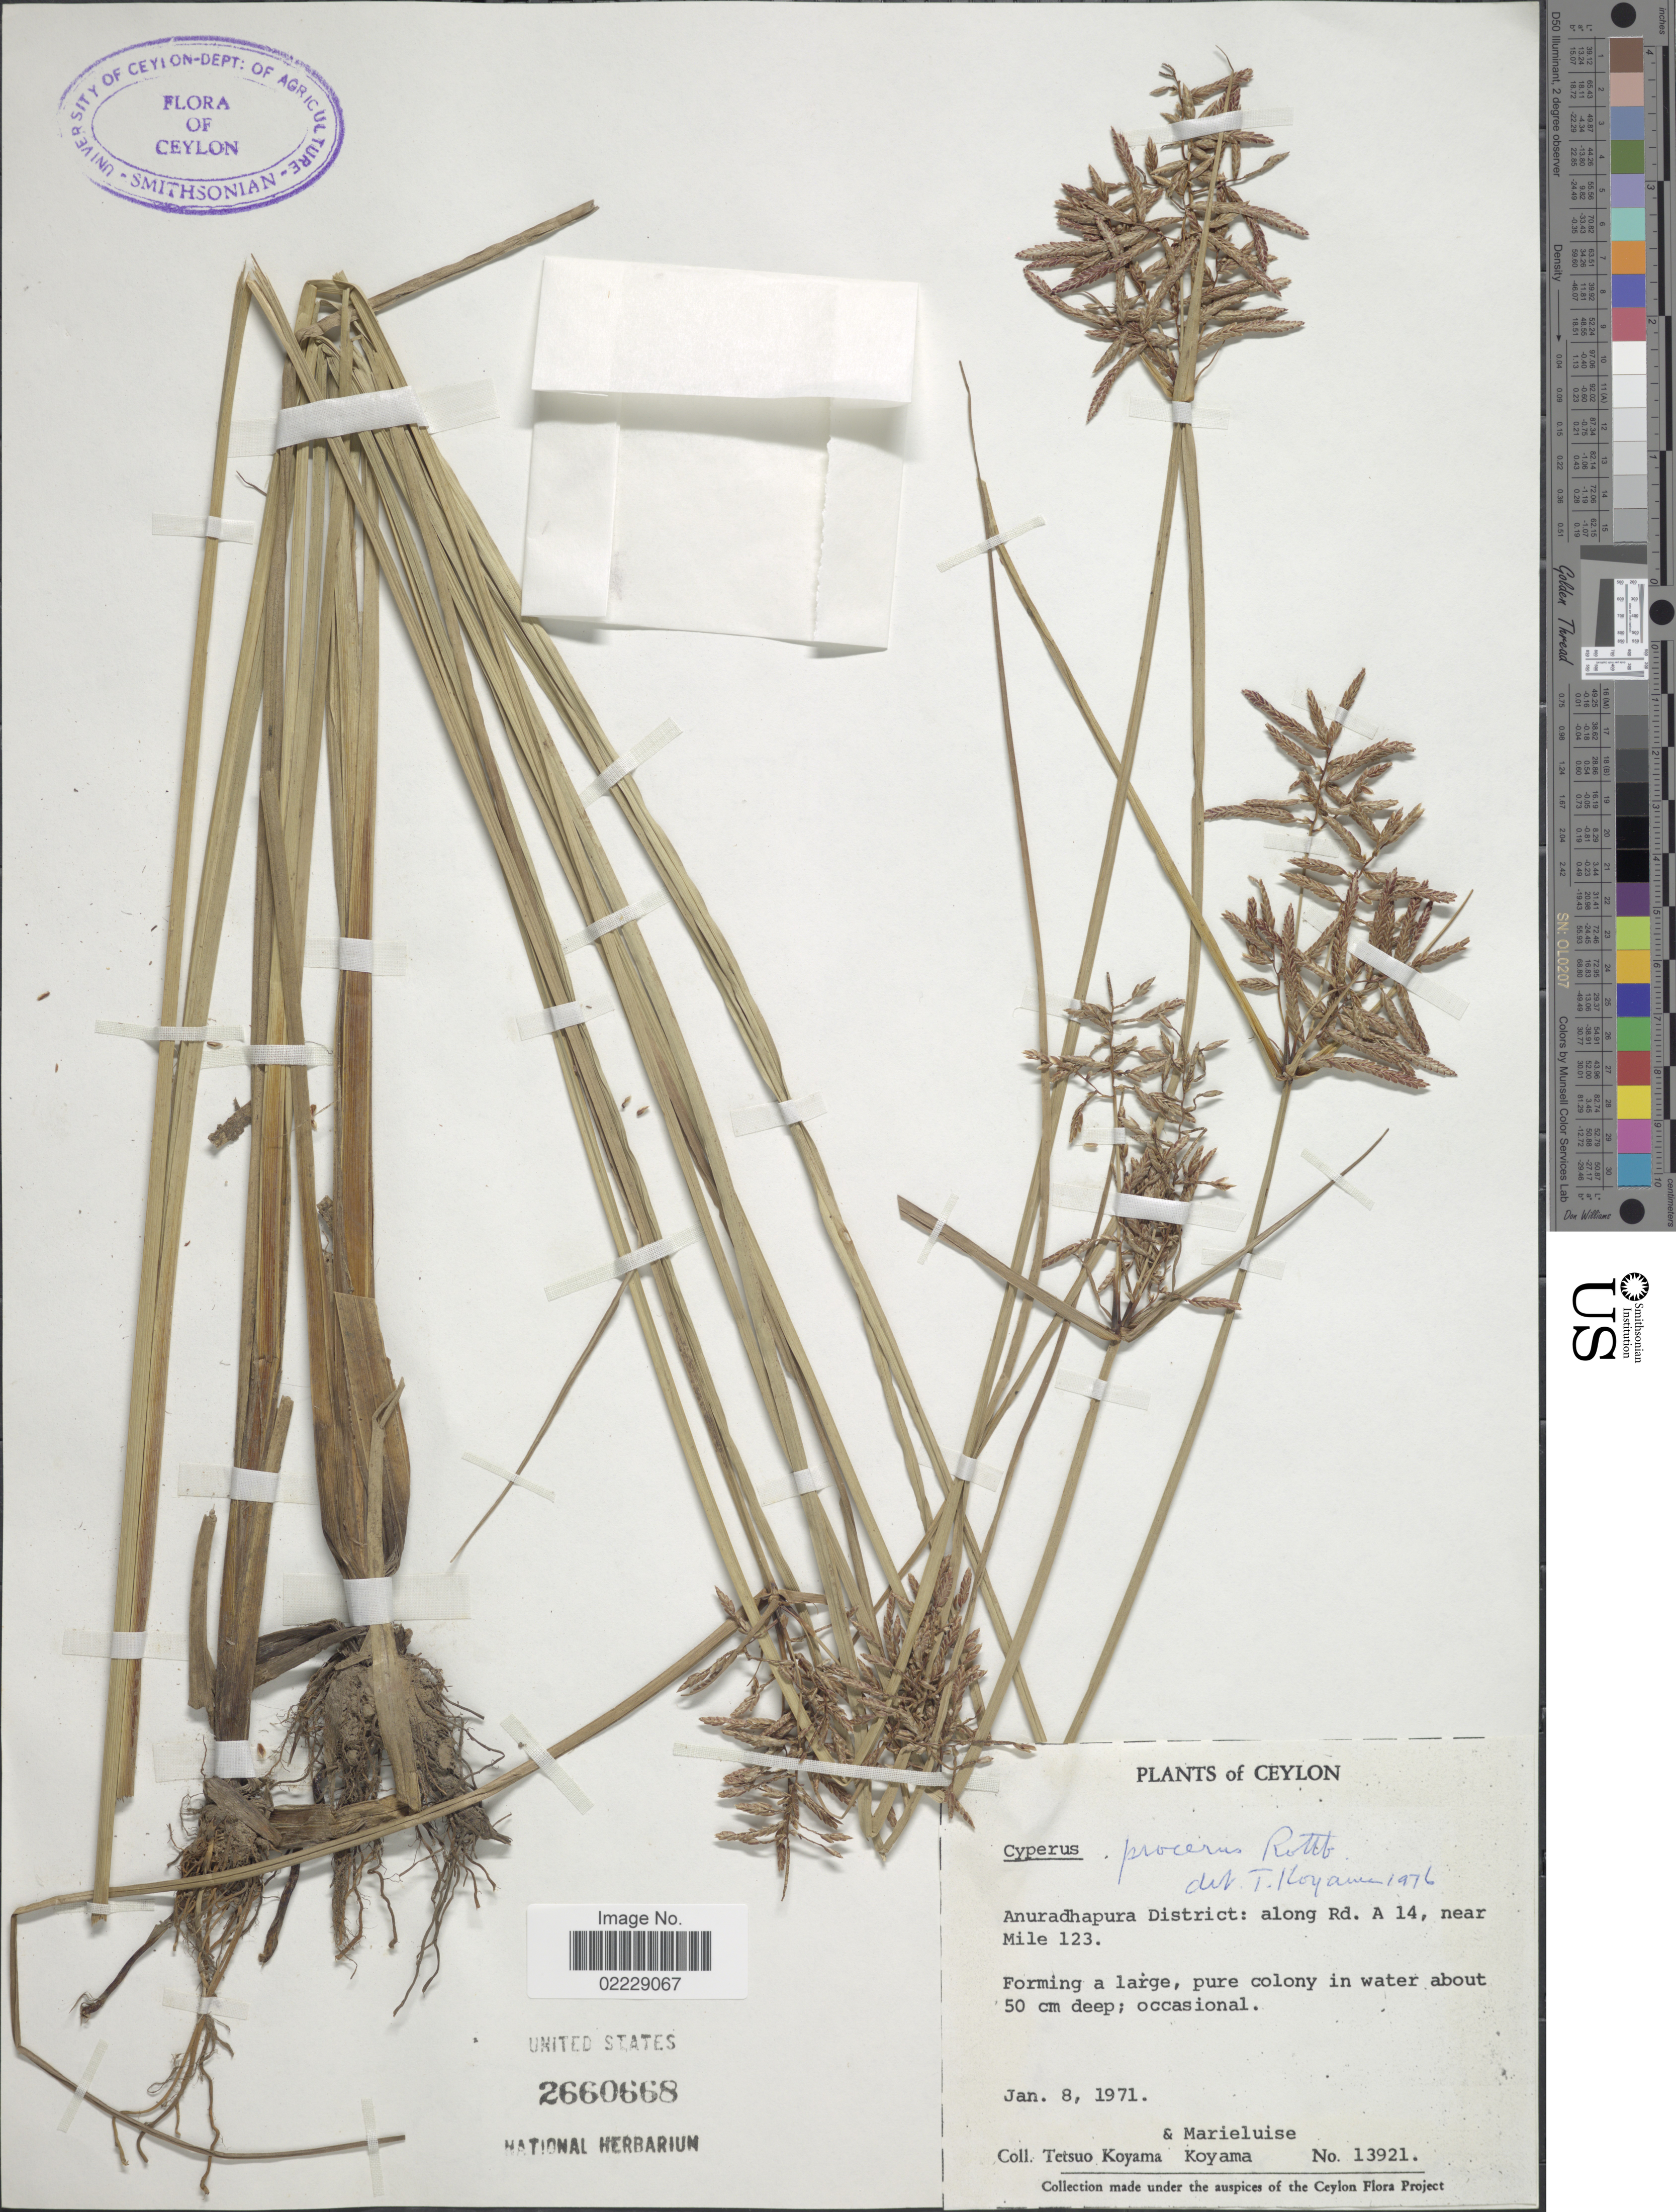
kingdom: Plantae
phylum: Tracheophyta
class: Liliopsida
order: Poales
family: Cyperaceae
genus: Cyperus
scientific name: Cyperus procerus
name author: Rottb.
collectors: T. Koyama & M. Koyama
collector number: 13921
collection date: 1971-01-08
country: Sri Lanka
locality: Ceylon. Anuradhapura District: along Rd. A 14, near Mile 123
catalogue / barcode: US 2660668